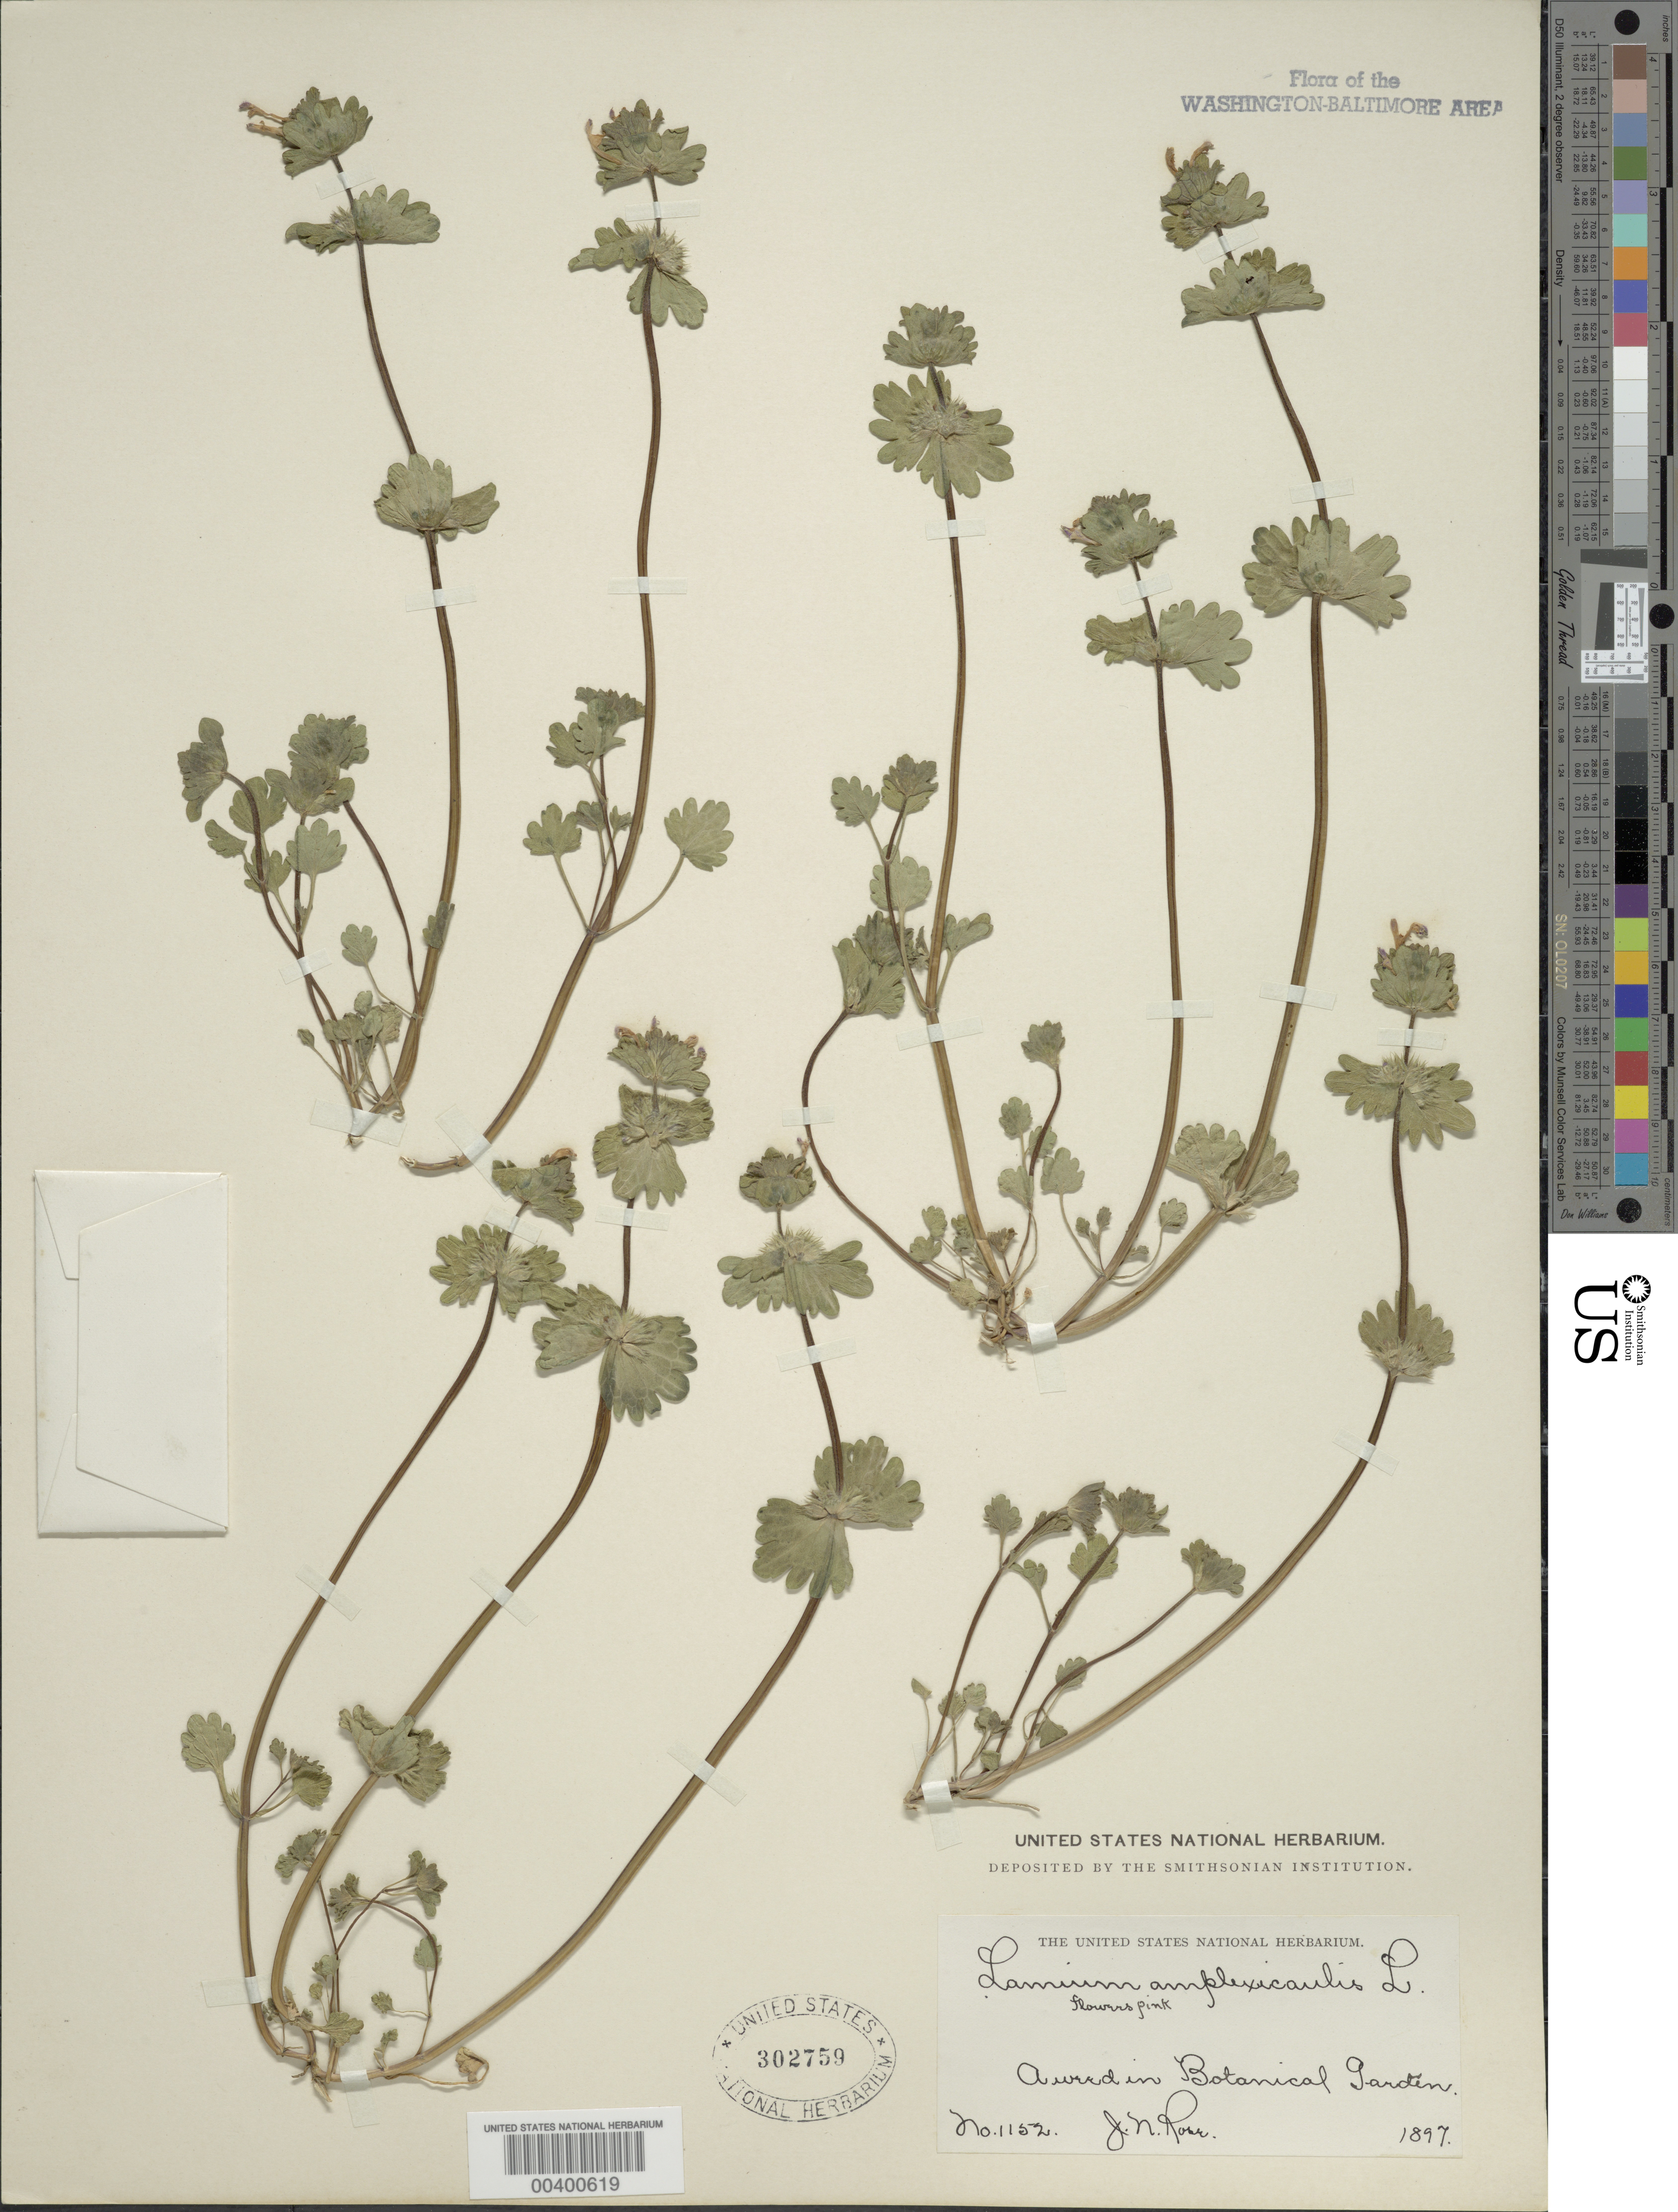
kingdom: Plantae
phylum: Tracheophyta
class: Magnoliopsida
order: Lamiales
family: Lamiaceae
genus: Lamium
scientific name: Lamium amplexicaule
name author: L.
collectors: J. N. Rose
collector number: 1152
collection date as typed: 1897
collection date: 1897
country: United States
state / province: District of Columbia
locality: Botanical Garden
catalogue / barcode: US 302759